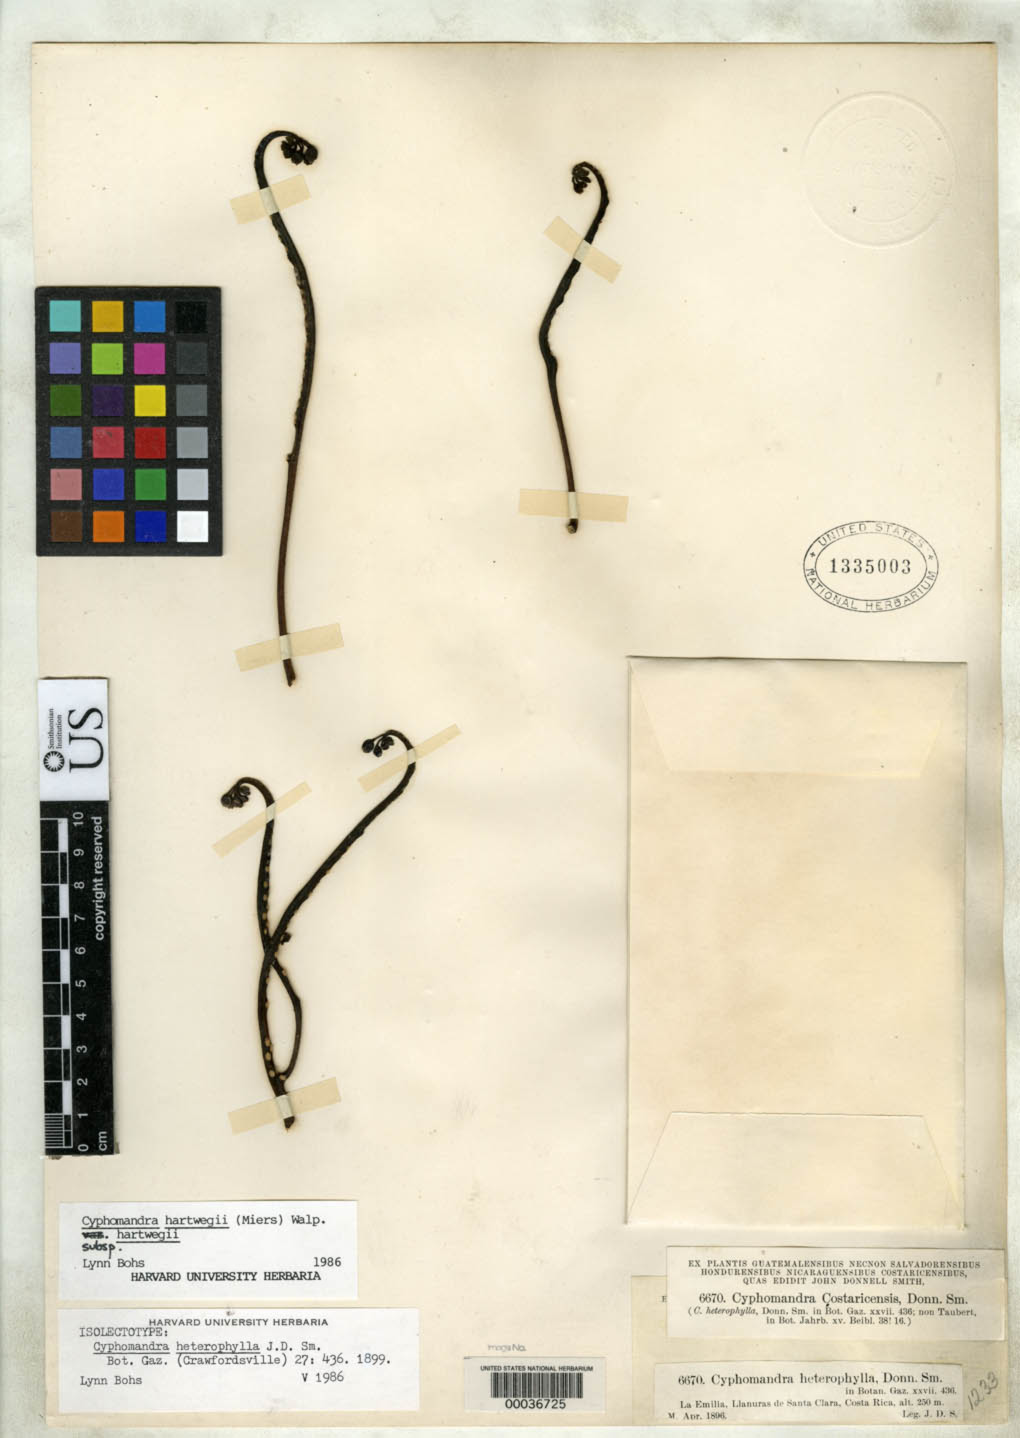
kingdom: Plantae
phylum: Tracheophyta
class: Magnoliopsida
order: Solanales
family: Solanaceae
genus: Cyphomandra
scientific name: Cyphomandra heterophylla Donn. Sm., nom. illeg.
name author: Donn. Sm.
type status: Syntype; Isolectotype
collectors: J. Donnell Smith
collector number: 6670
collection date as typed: Apr 1896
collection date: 1896-04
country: Costa Rica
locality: La Emilia, Llanuras de Santa Clara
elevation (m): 76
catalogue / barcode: US 1335003